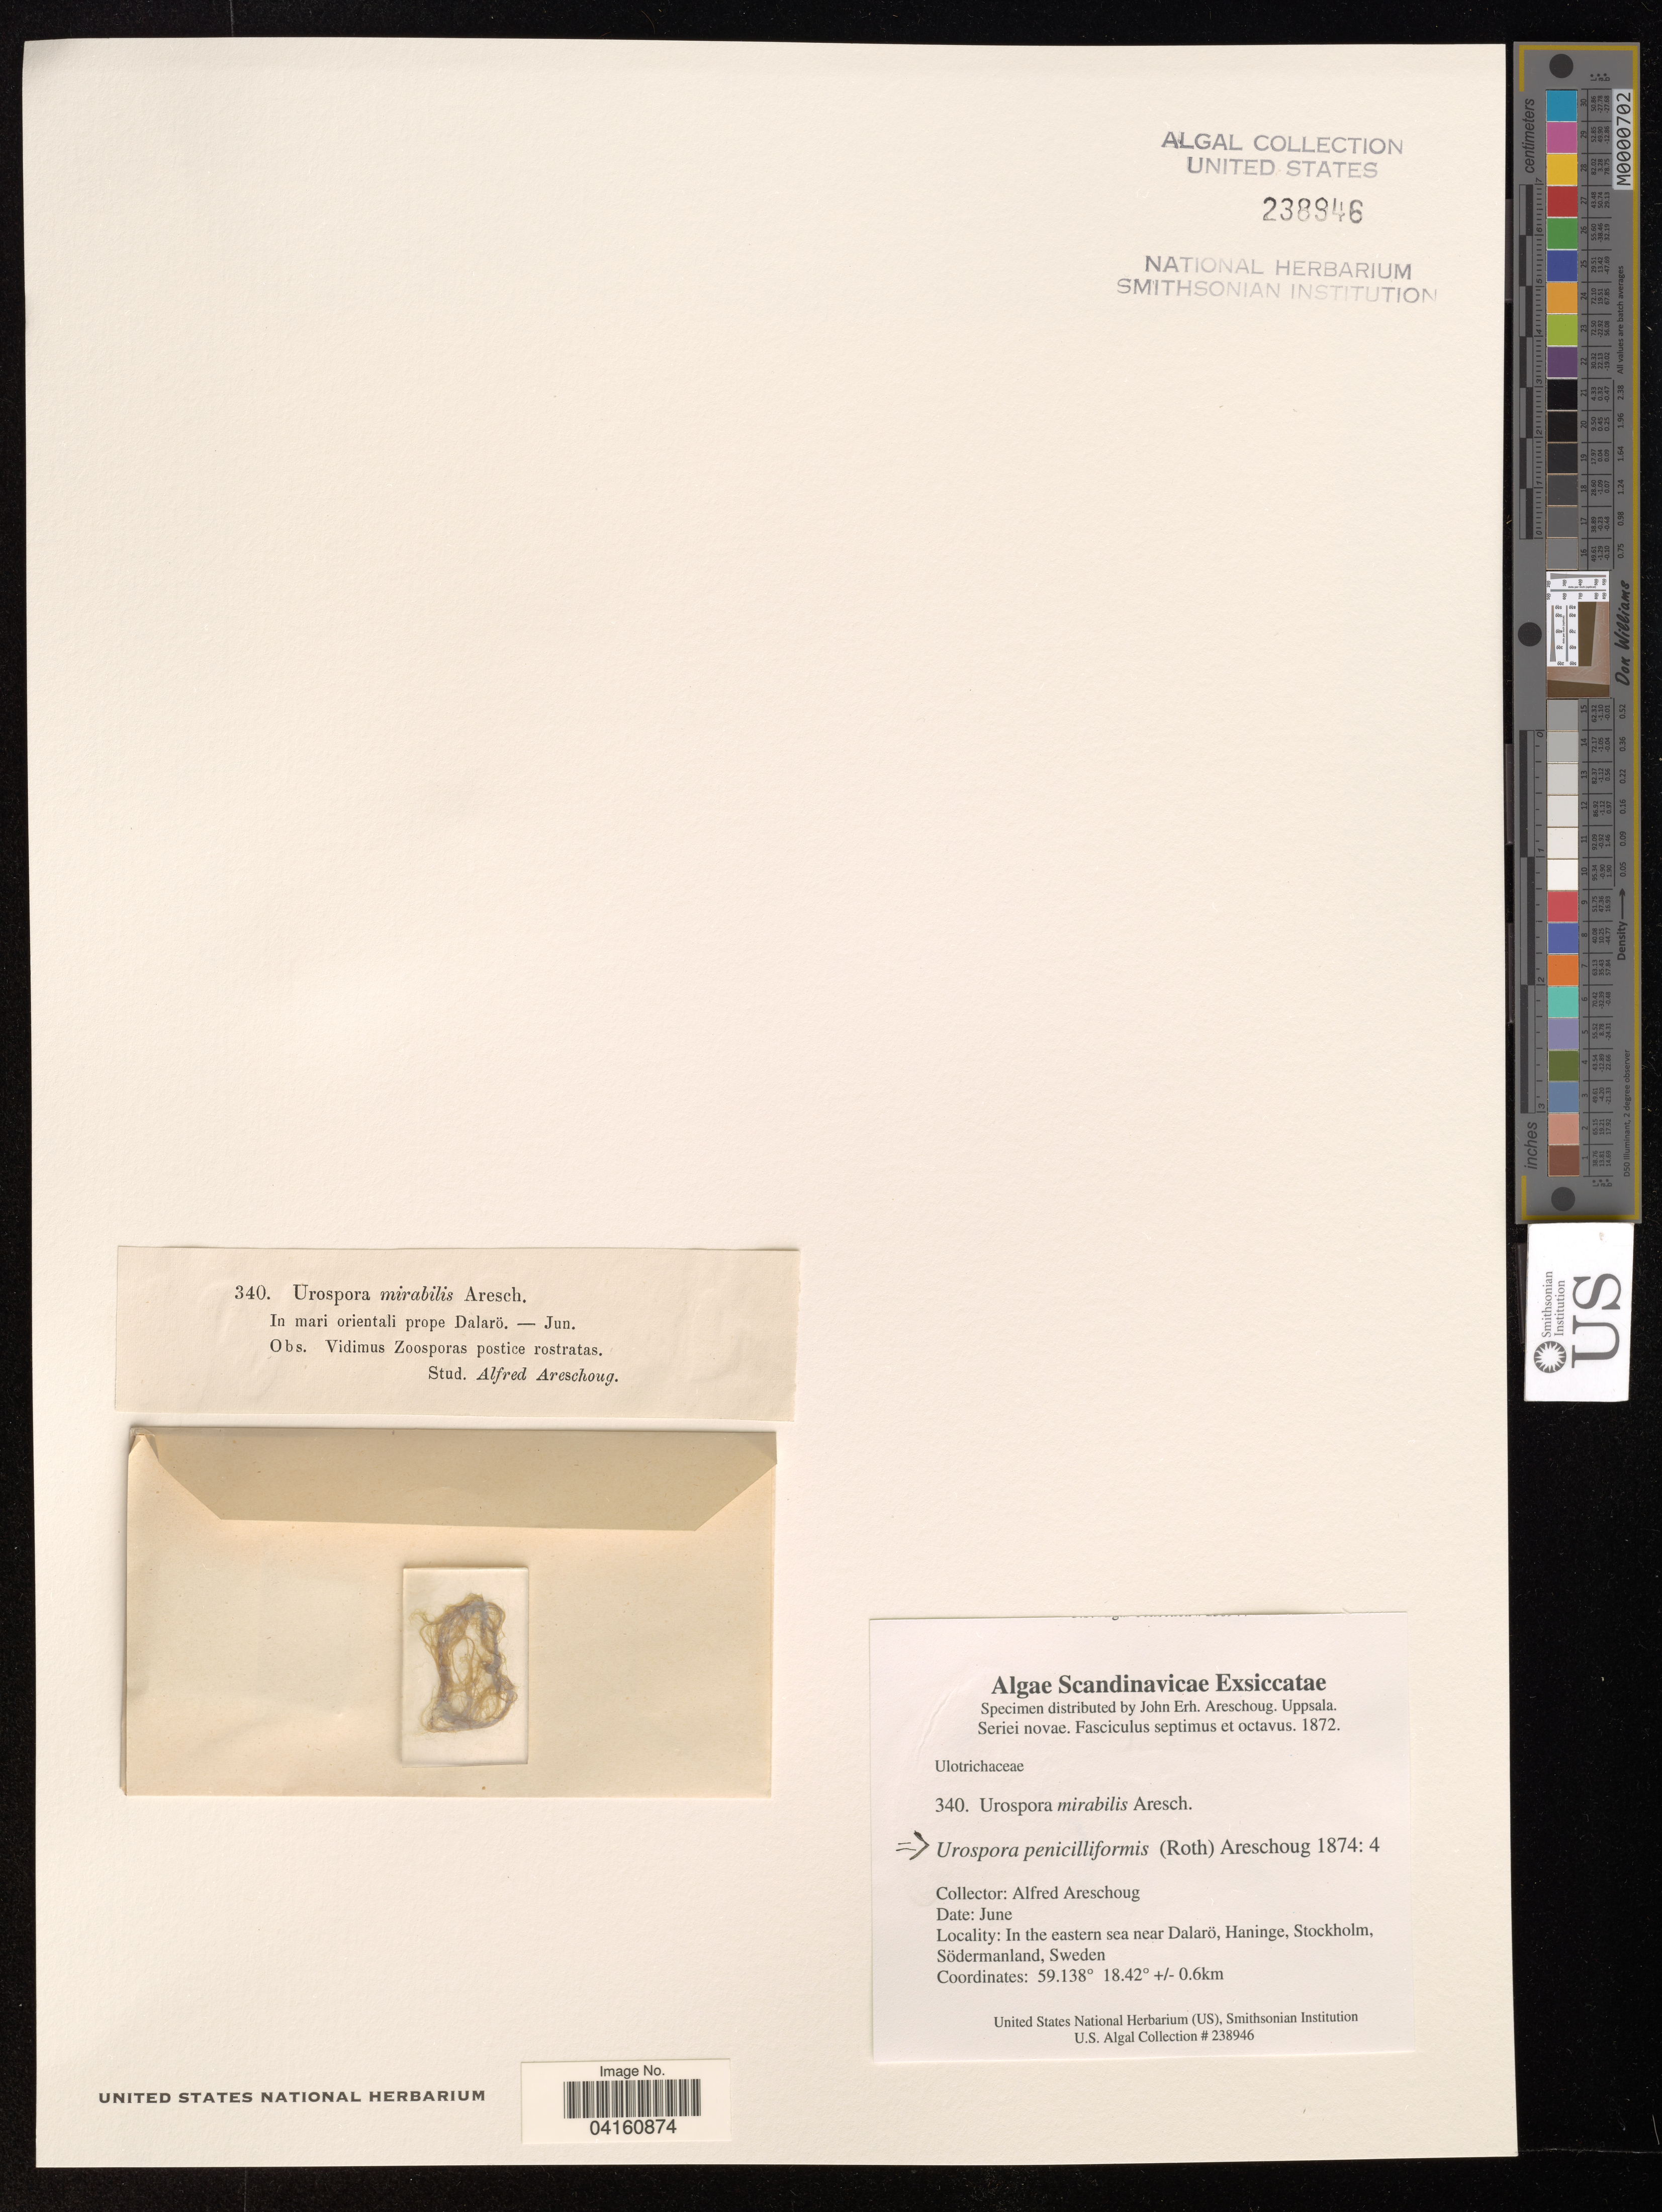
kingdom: Plantae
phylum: Chlorophyta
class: Ulvophyceae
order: Ulotrichales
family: Ulotrichaceae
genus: Urospora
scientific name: Urospora penicilliformis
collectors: A. Areschoug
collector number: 340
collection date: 1872-06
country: Sweden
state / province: Sodermanland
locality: In the eastern sea near Dalaro, Haninge, Stockholm, Sodermanland.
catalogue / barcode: US 238946